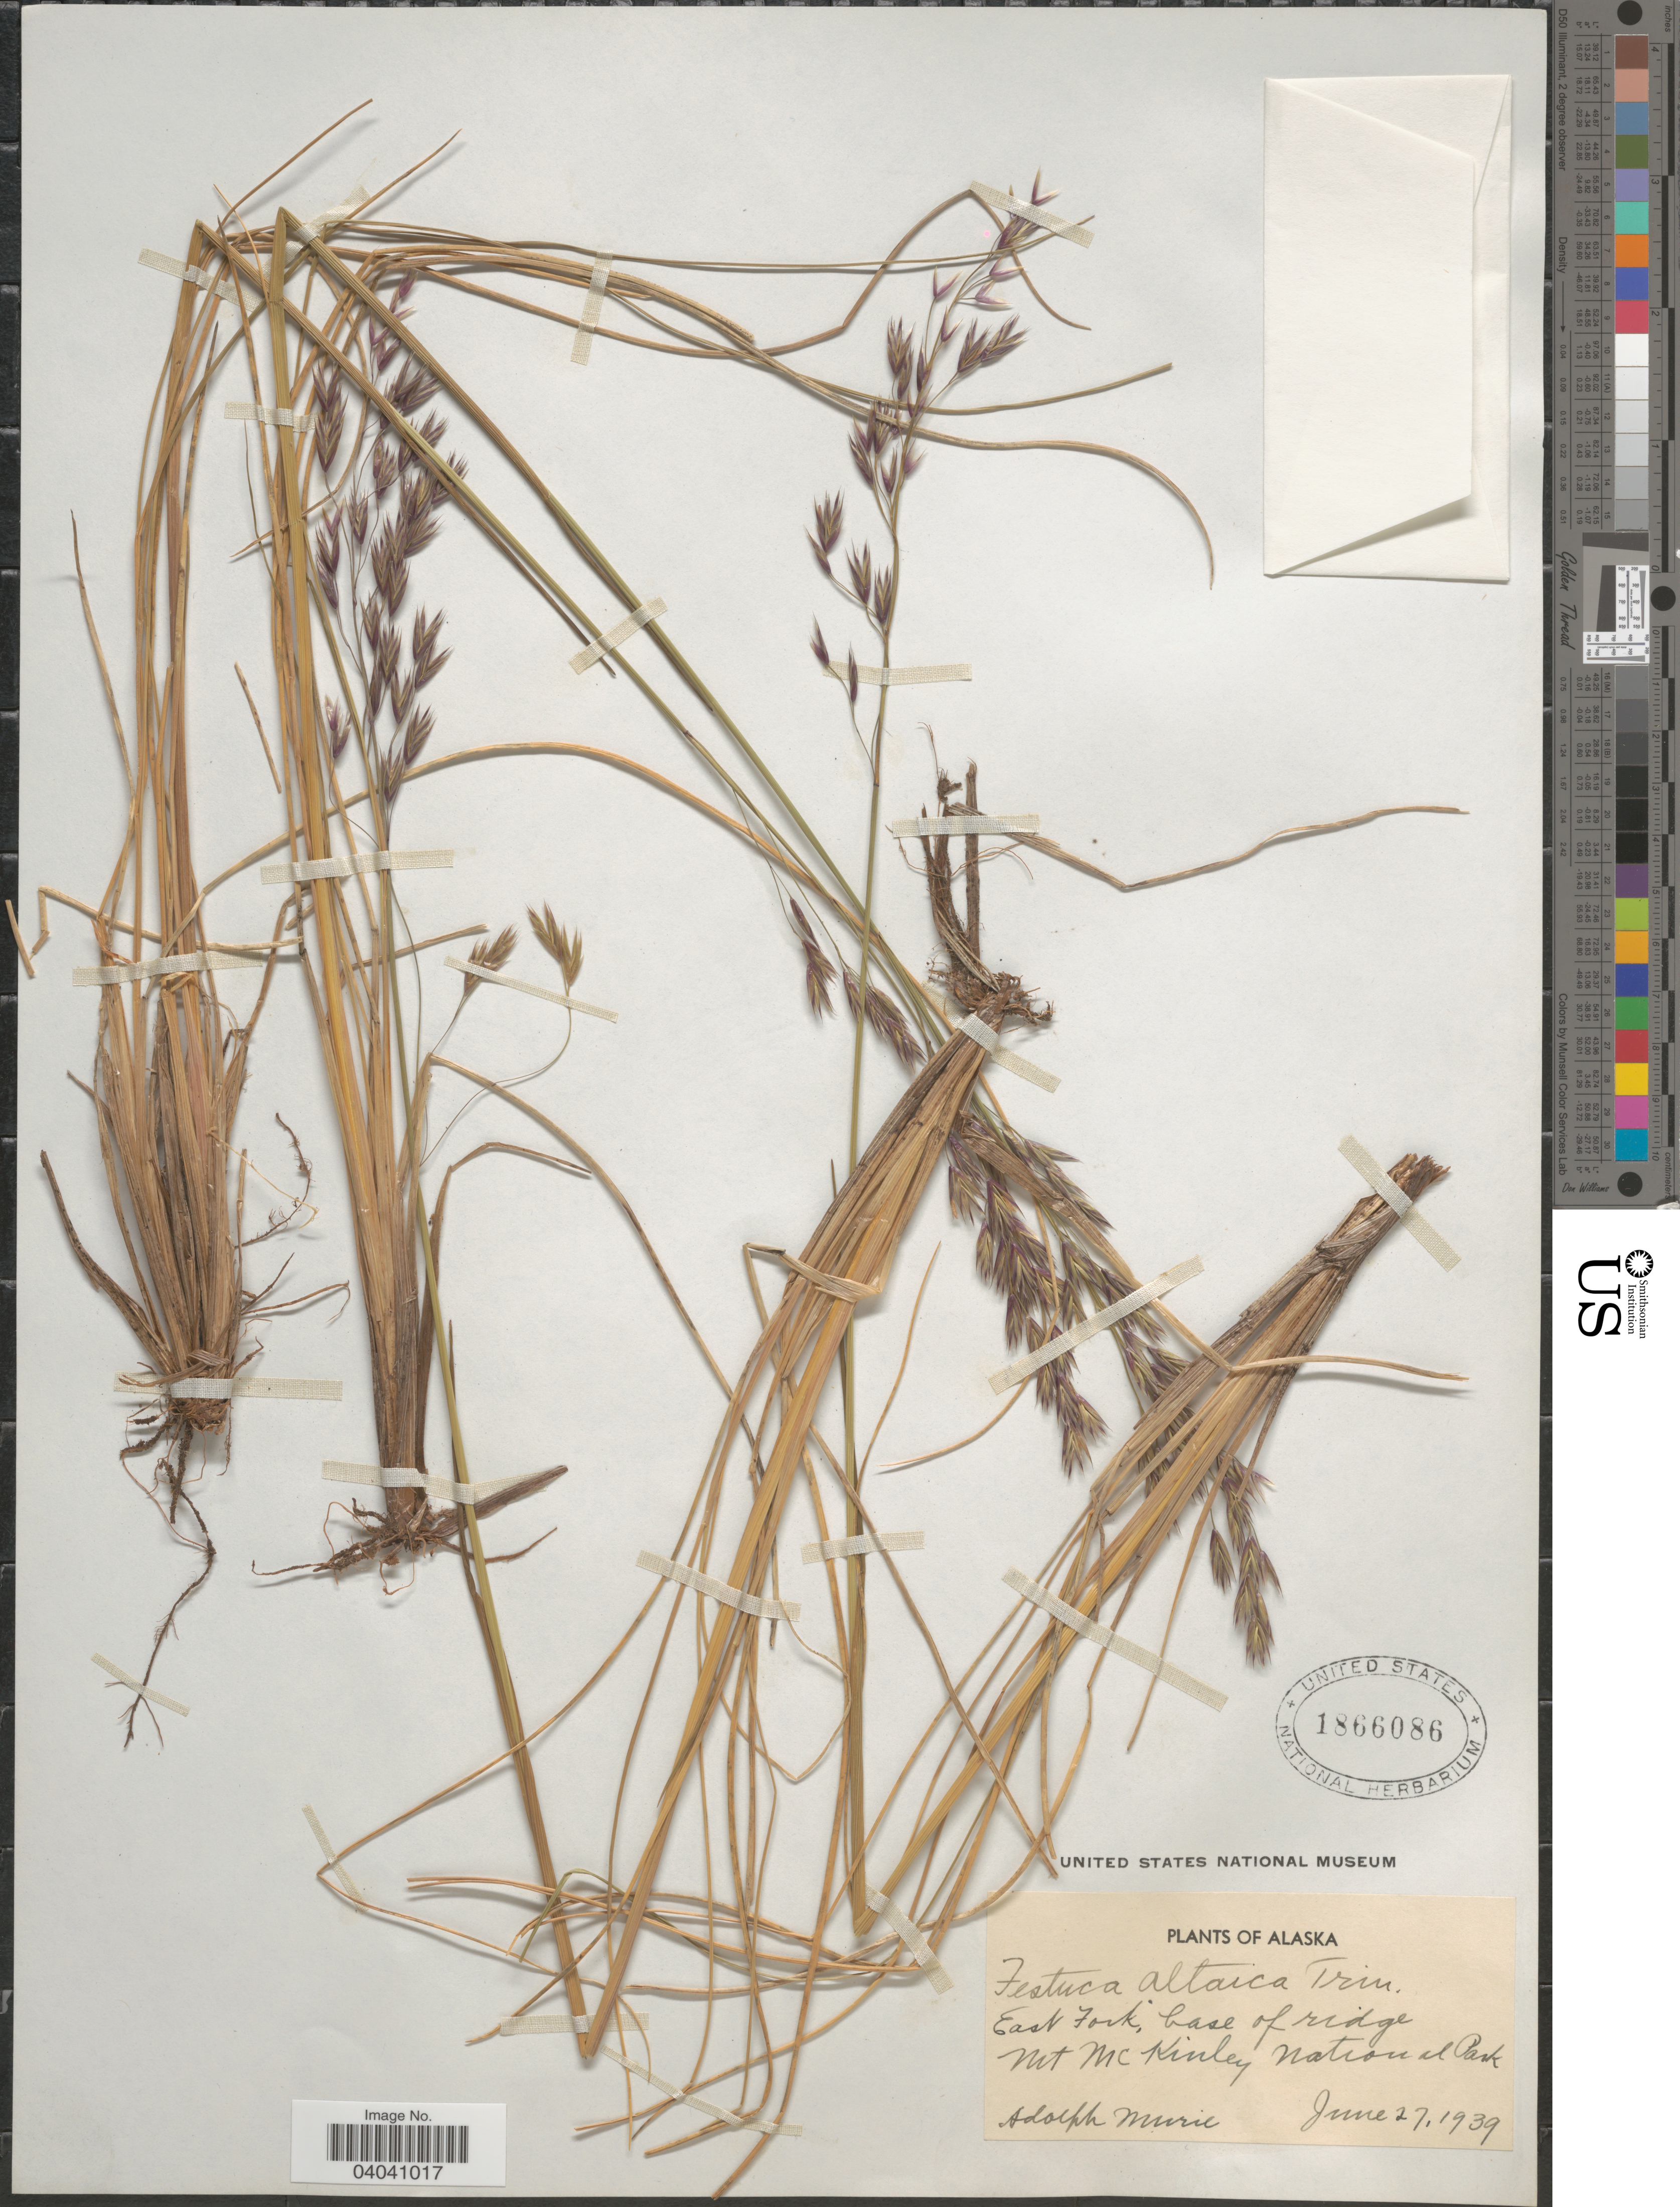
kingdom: Plantae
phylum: Tracheophyta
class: Liliopsida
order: Poales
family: Poaceae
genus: Festuca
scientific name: Festuca altaica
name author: Trin.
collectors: A. Murie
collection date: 1939-06-27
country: United States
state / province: Alaska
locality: East Fork, base of ridge Mt McKinley National Park.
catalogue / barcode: US 1866086